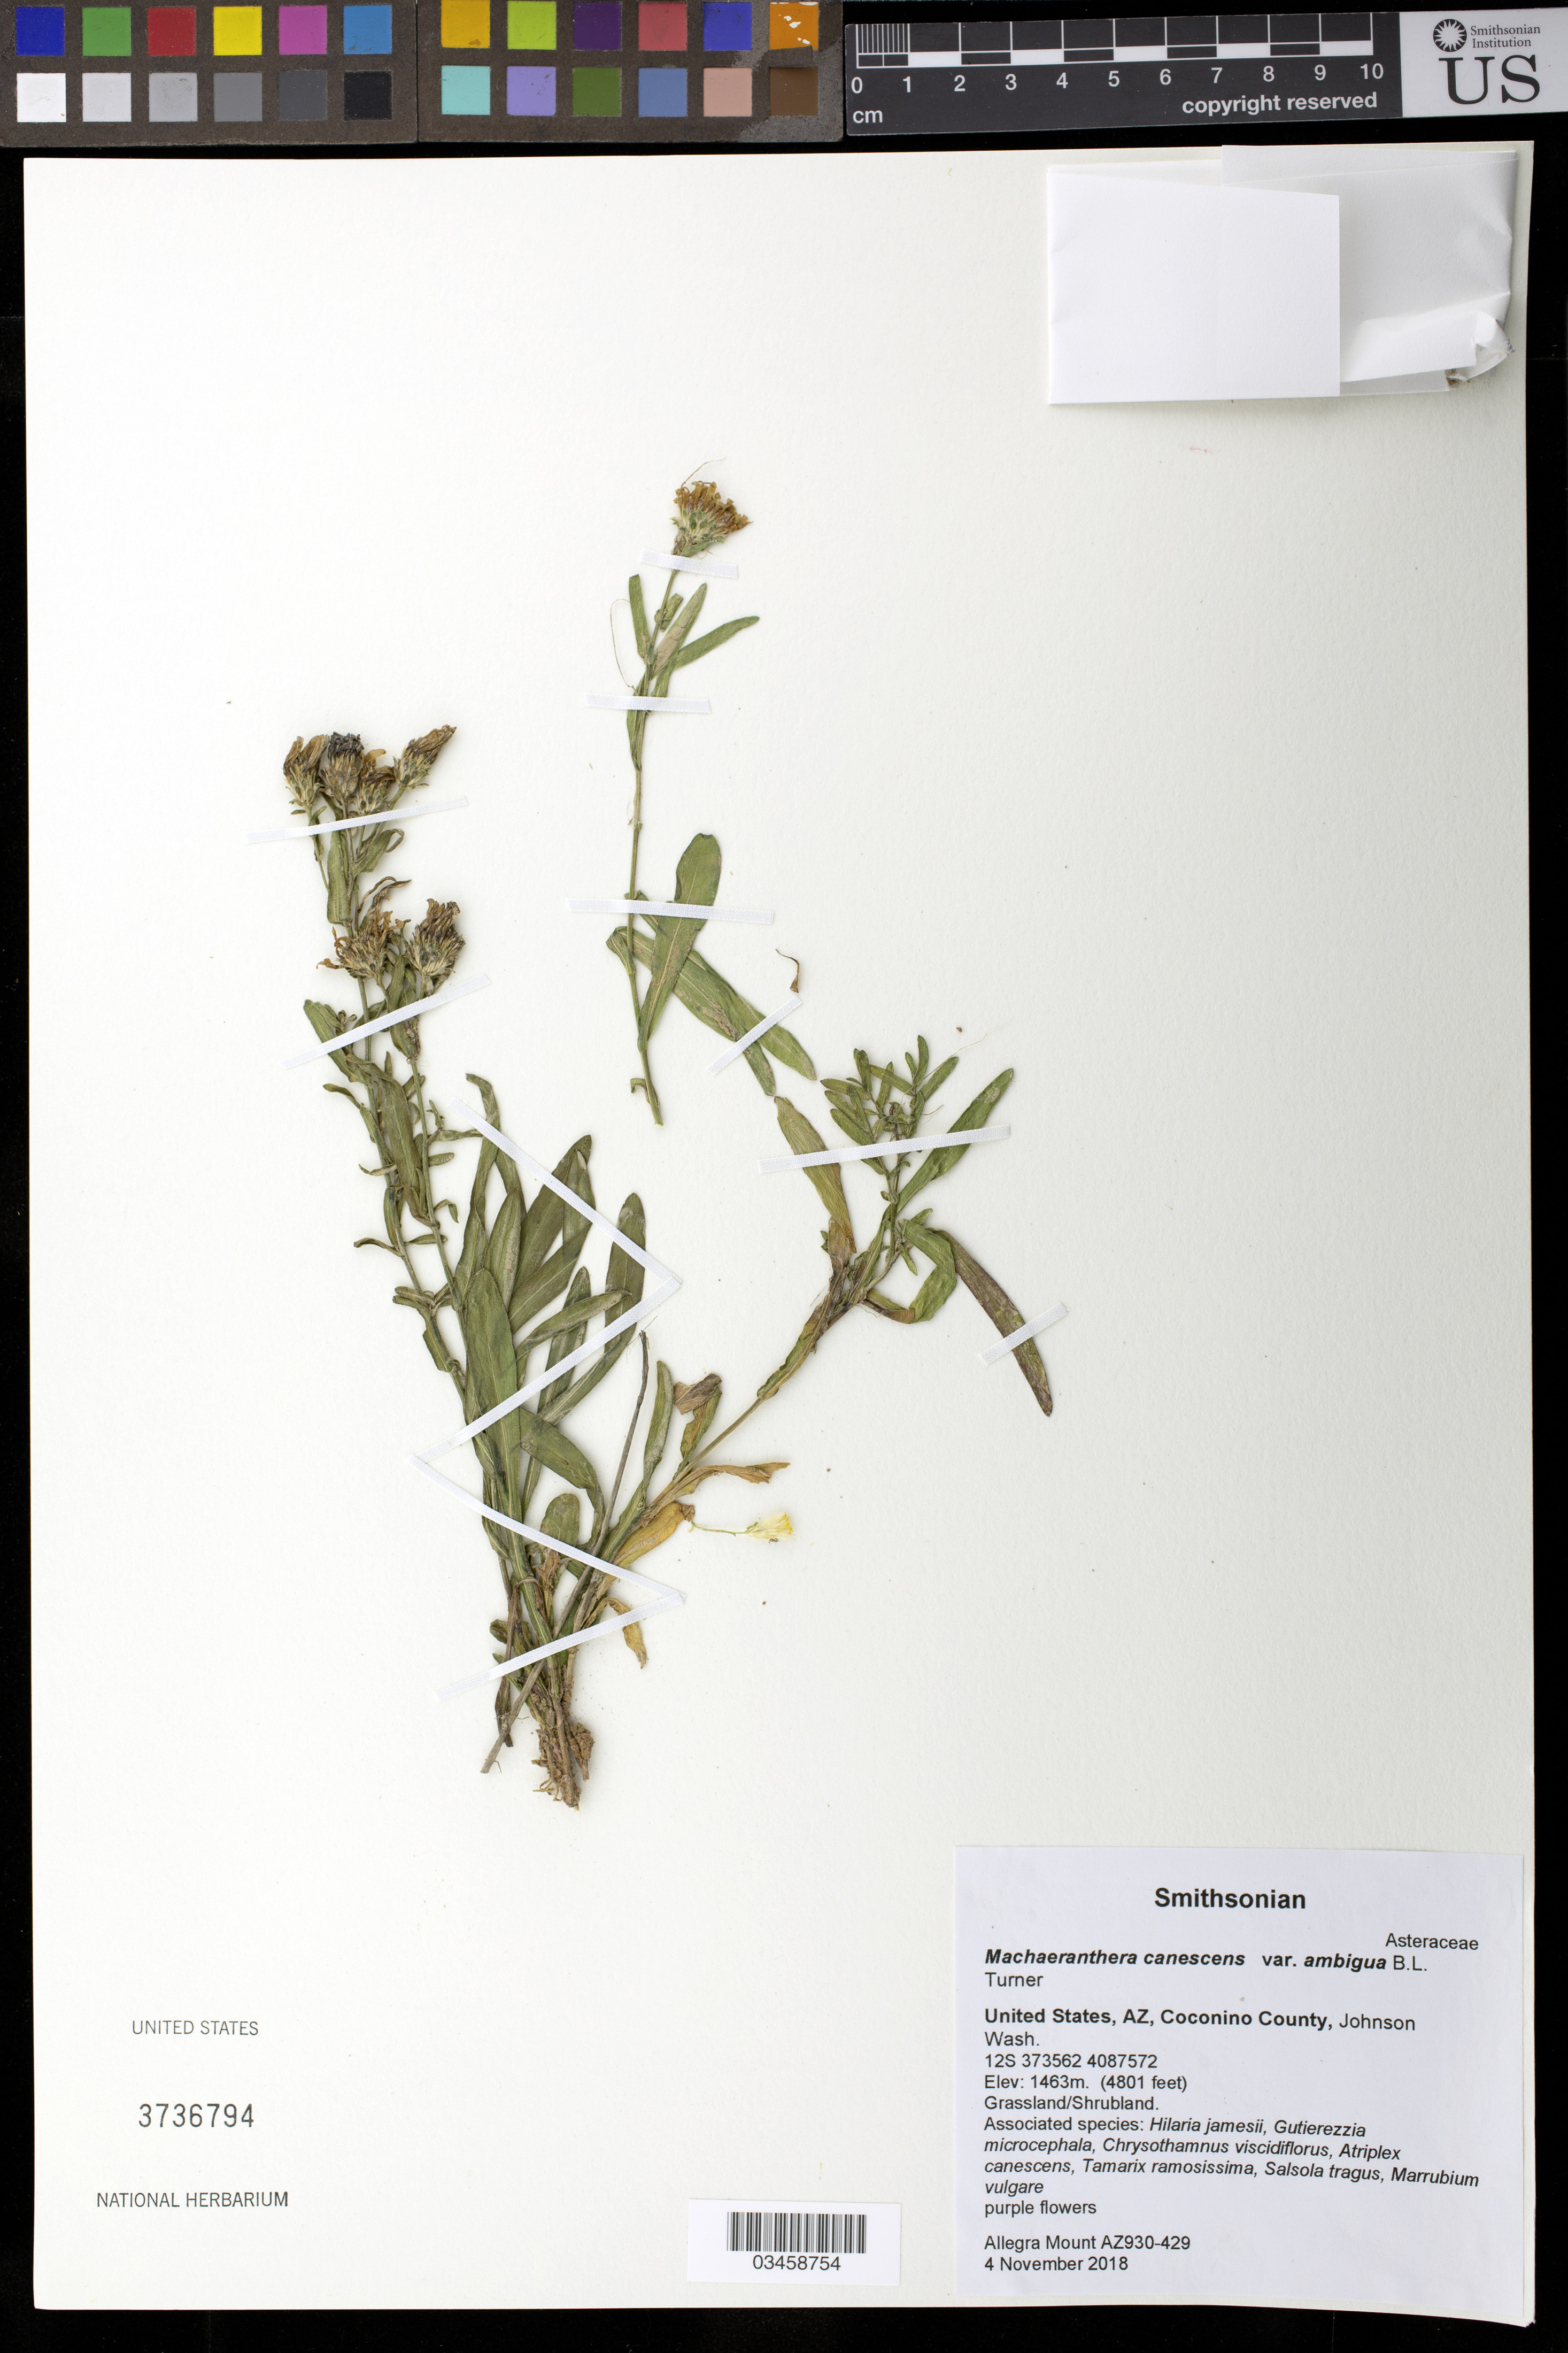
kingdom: Plantae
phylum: Tracheophyta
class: Magnoliopsida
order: Asterales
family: Asteraceae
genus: Machaeranthera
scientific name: Machaeranthera canescens var. ambigua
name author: (B.L. Turner) B.L. Turner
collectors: A. Mount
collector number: AZ930-429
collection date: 2018-11-04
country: United States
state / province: Arizona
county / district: Cococino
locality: Johnson Wash.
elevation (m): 1463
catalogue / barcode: US 3736794